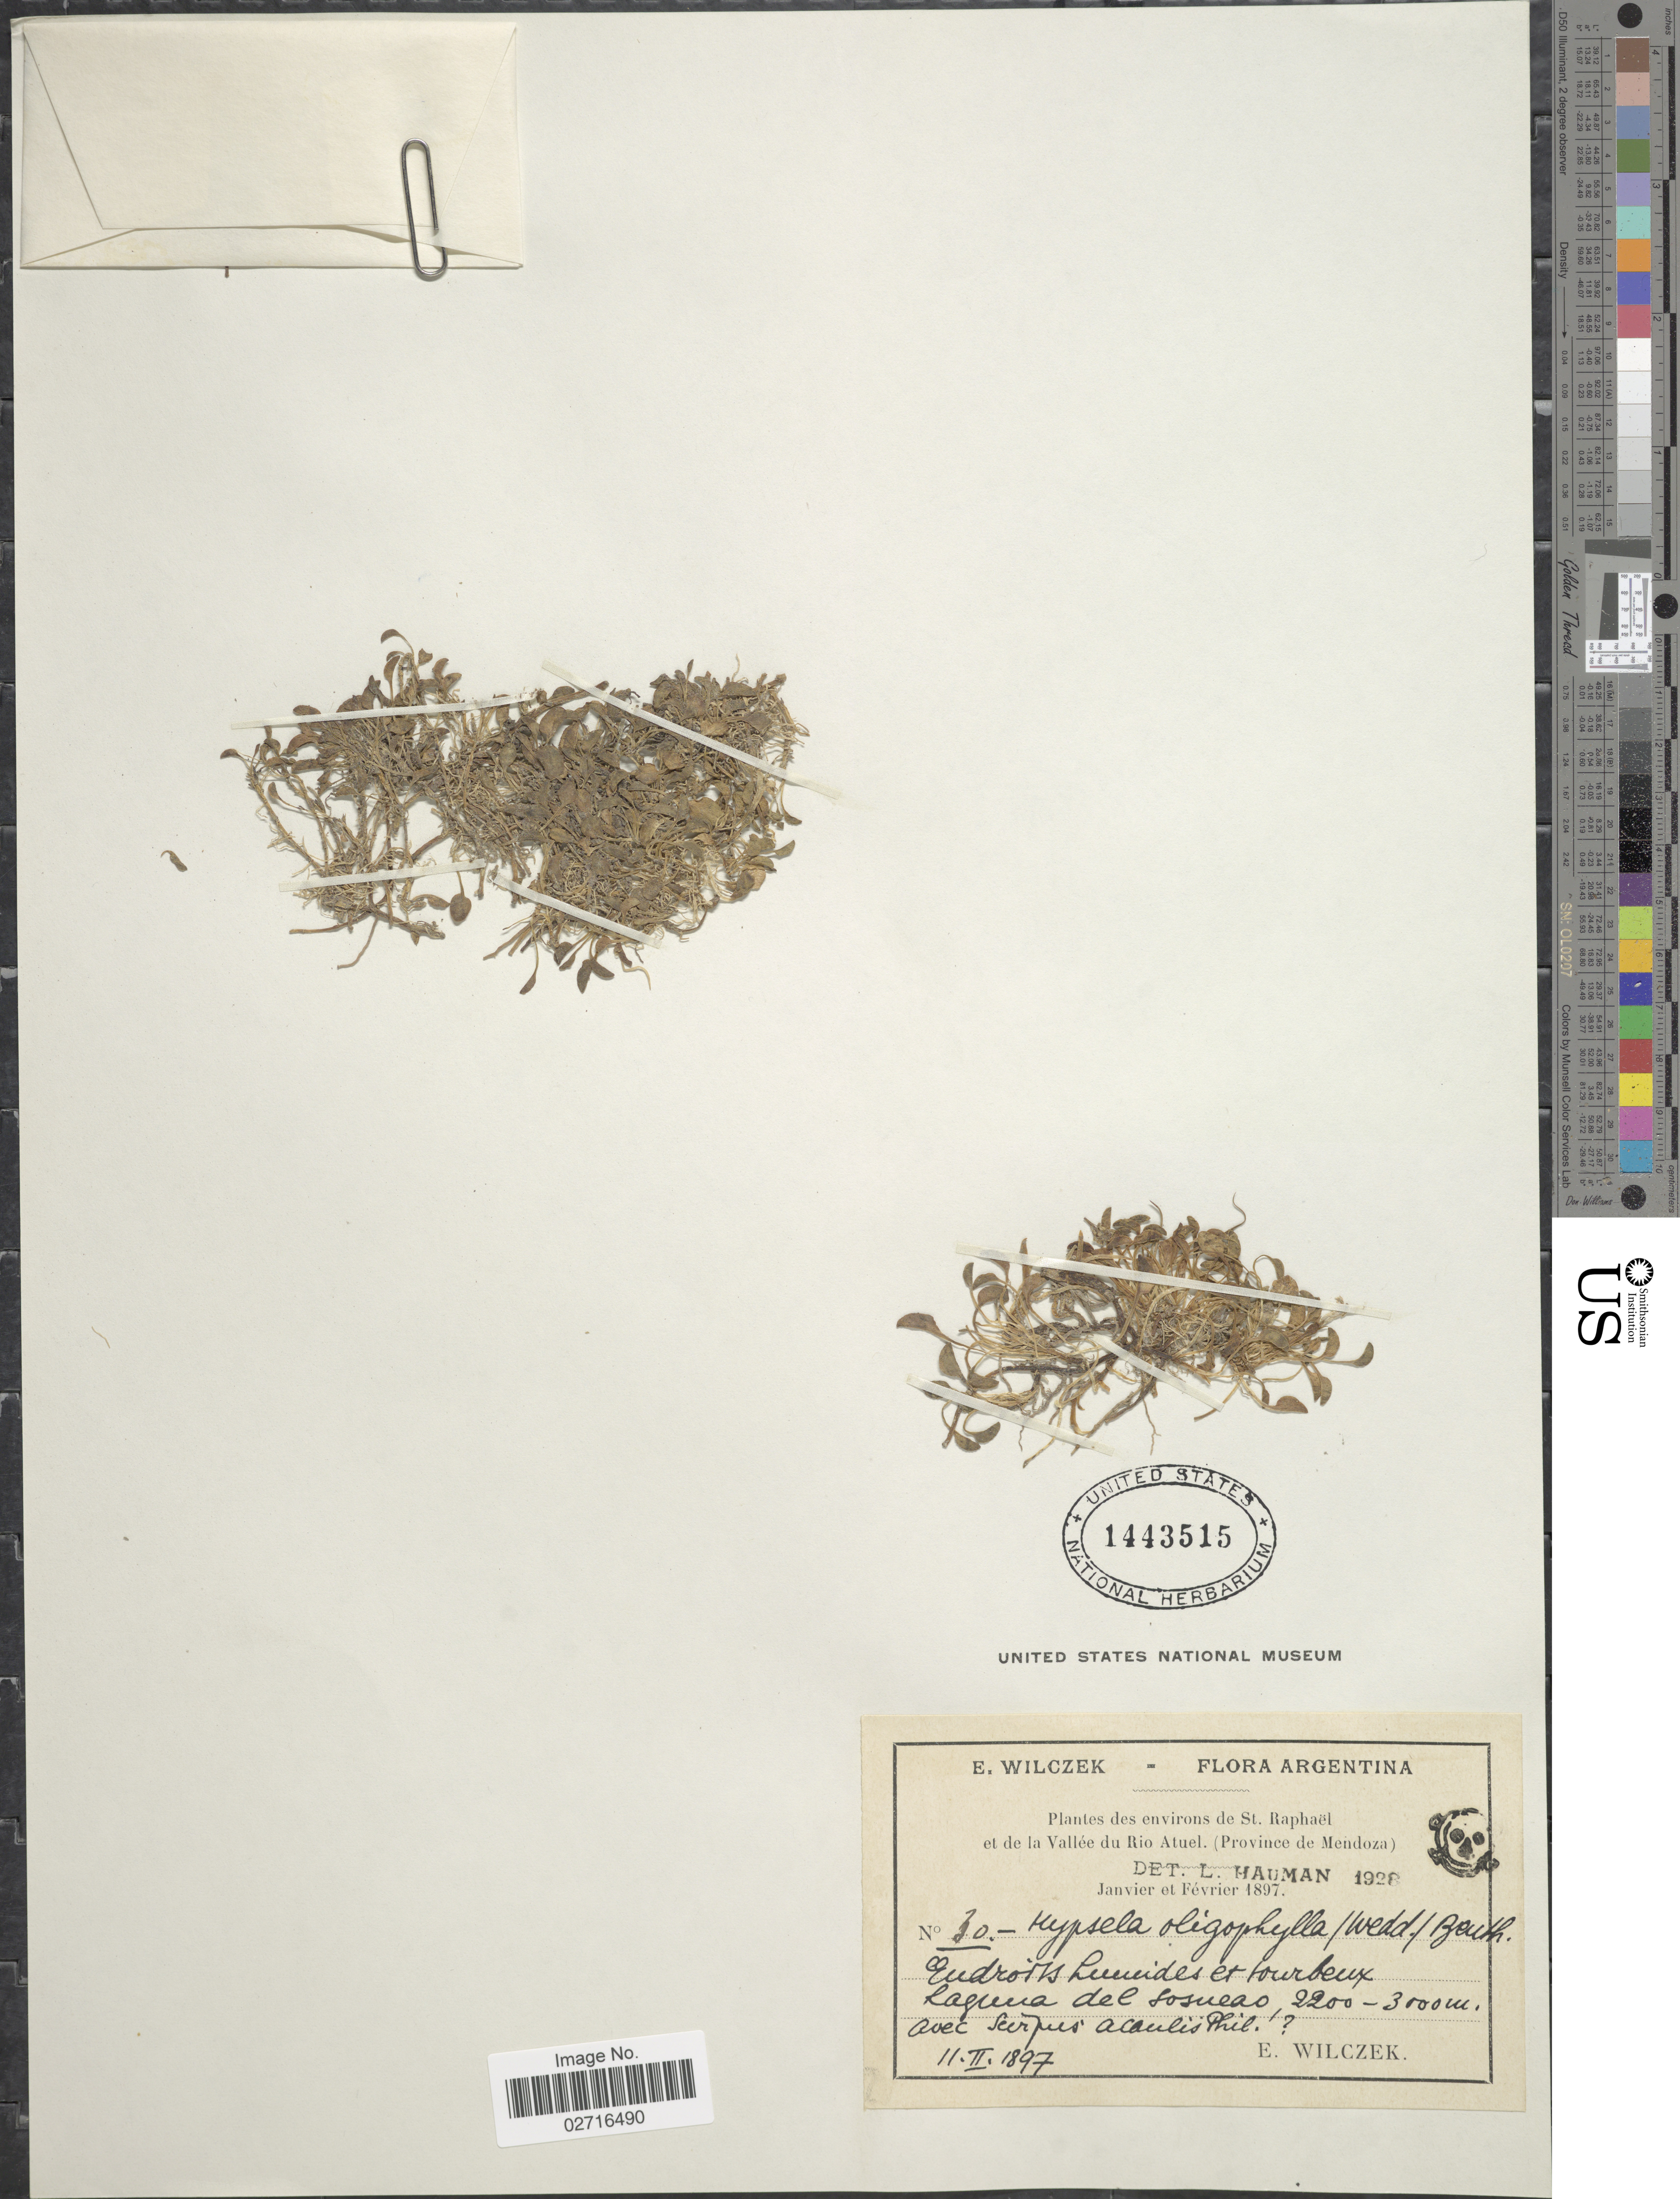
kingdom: Plantae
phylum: Tracheophyta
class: Magnoliopsida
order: Asterales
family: Campanulaceae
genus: Hypsela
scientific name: Hypsela oligophylla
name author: Benth.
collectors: E. Wilczek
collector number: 30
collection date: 1897-02-11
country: Argentina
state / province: Mendoza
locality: Environs de St. Raphael et de la Vallee du Rio Atuel, Laguna del sosueao.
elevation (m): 2200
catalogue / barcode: US 1443515